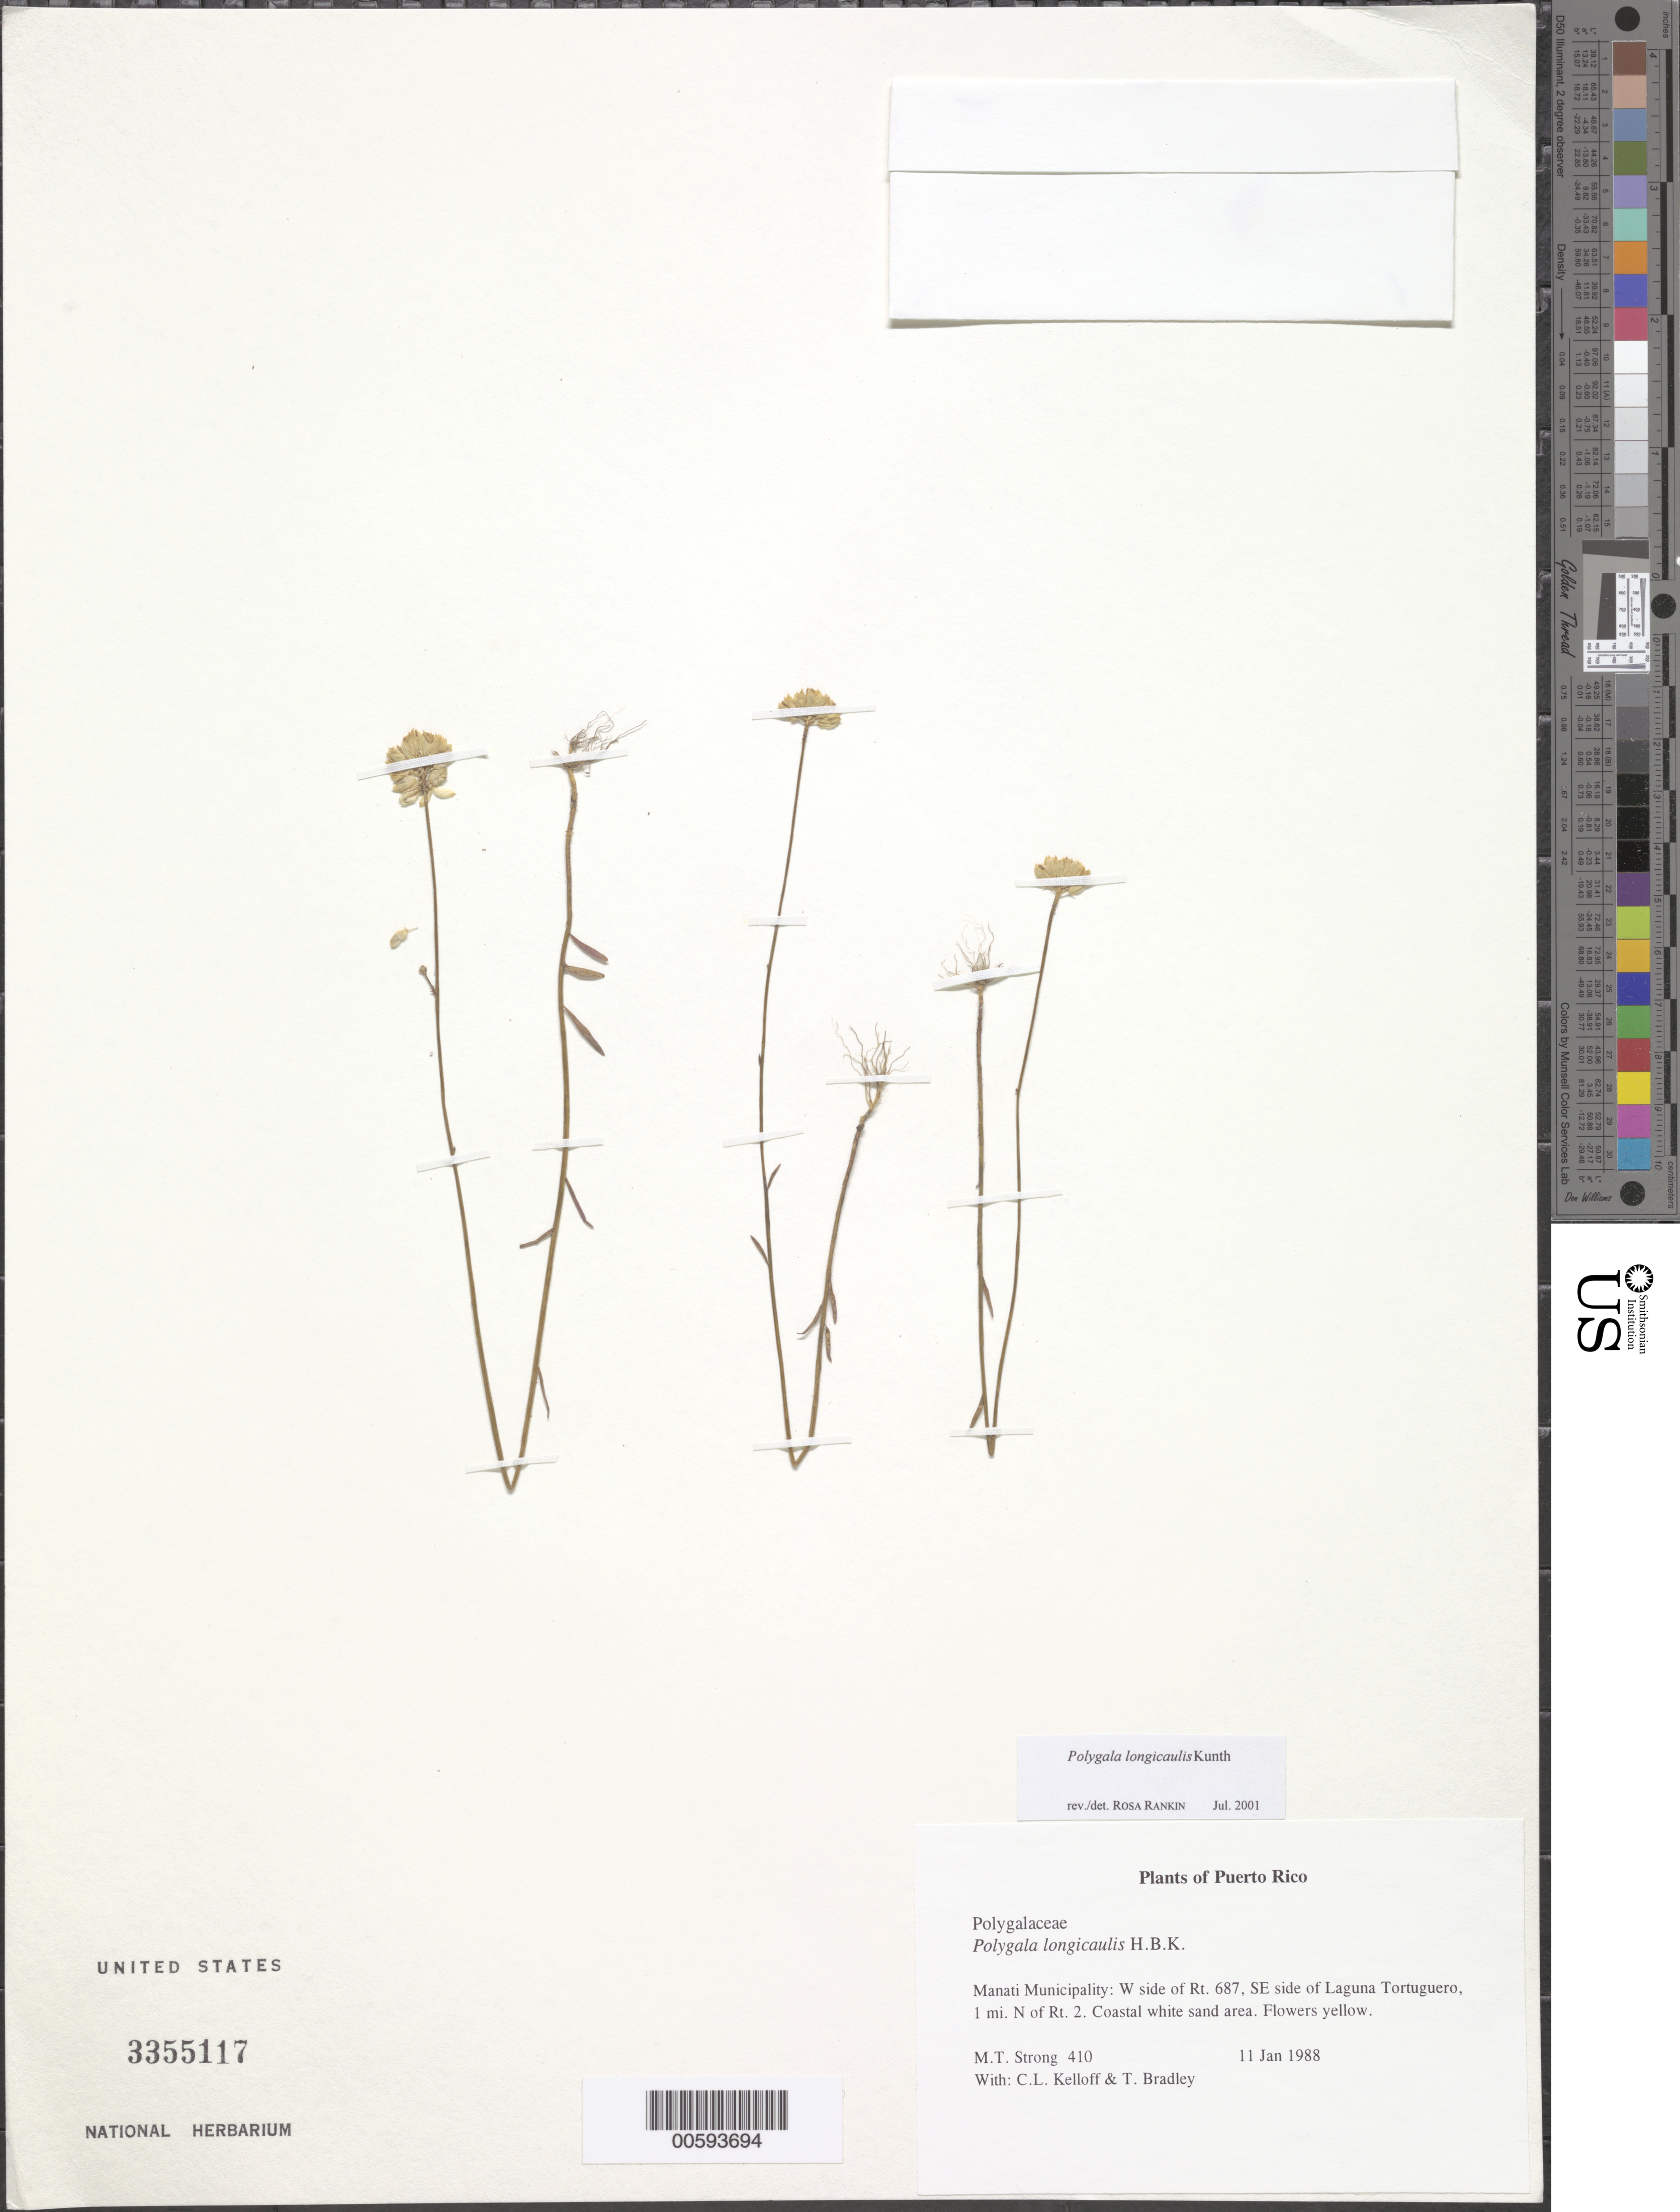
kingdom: Plantae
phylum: Tracheophyta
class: Magnoliopsida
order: Fabales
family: Polygalaceae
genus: Polygala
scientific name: Polygala longicaulis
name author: Kunth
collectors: M. T. Strong, C. L. Kelloff & T. Bradley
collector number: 410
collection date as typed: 11 Jan 1988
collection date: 1988-01-11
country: Puerto Rico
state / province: Manatí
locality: Manati Municipality: W side of Rt. 687, SE side of Laguna Tortuguero, 1 mi. N of Rt. 2.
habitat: Coastal white sand area.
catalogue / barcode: US 3355117